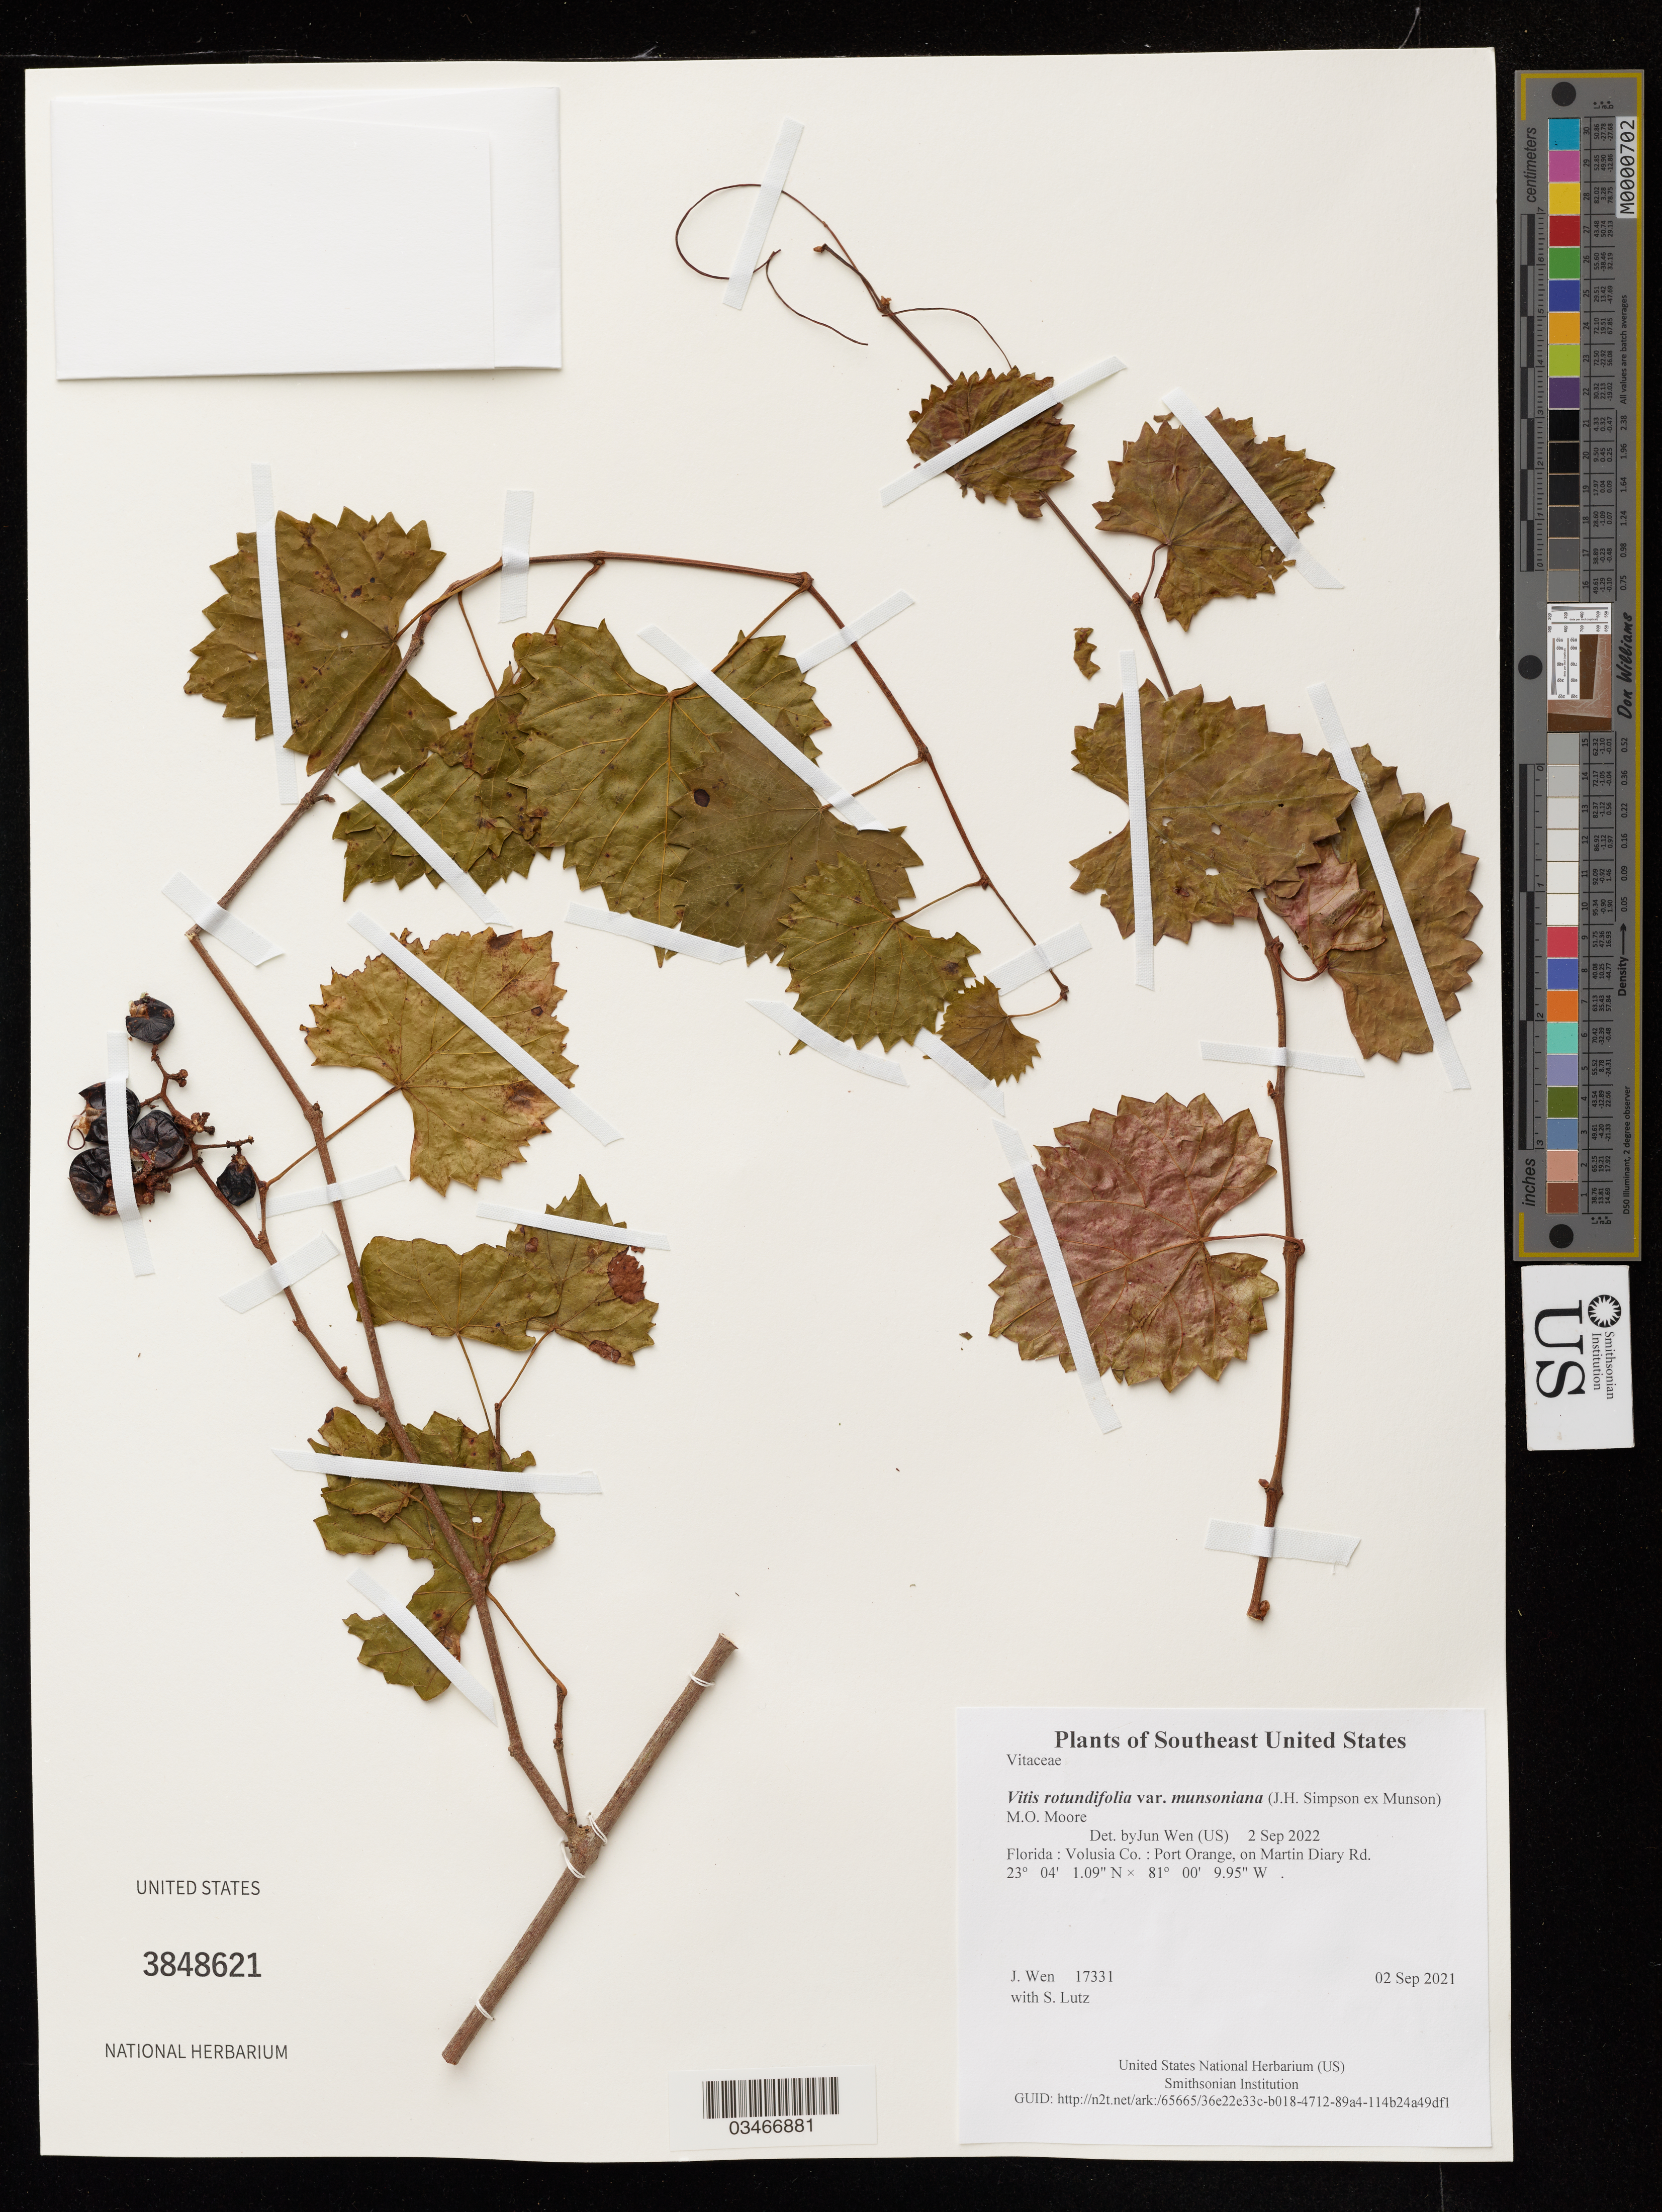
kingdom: Plantae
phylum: Tracheophyta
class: Magnoliopsida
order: Vitales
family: Vitaceae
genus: Vitis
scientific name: Vitis rotundifolia var. munsoniana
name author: (J.H. Simpson ex Munson) M.O. Moore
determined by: Wen, Jun, (BOT), Smithsonian Institution - National Museum of Natural History (UNITED STATES)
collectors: J. Wen & S. Lutz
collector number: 17331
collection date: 2021-09-02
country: United States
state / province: Florida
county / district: Volusia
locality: Port Orange, on Martin Diary Rd.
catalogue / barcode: US 3848621